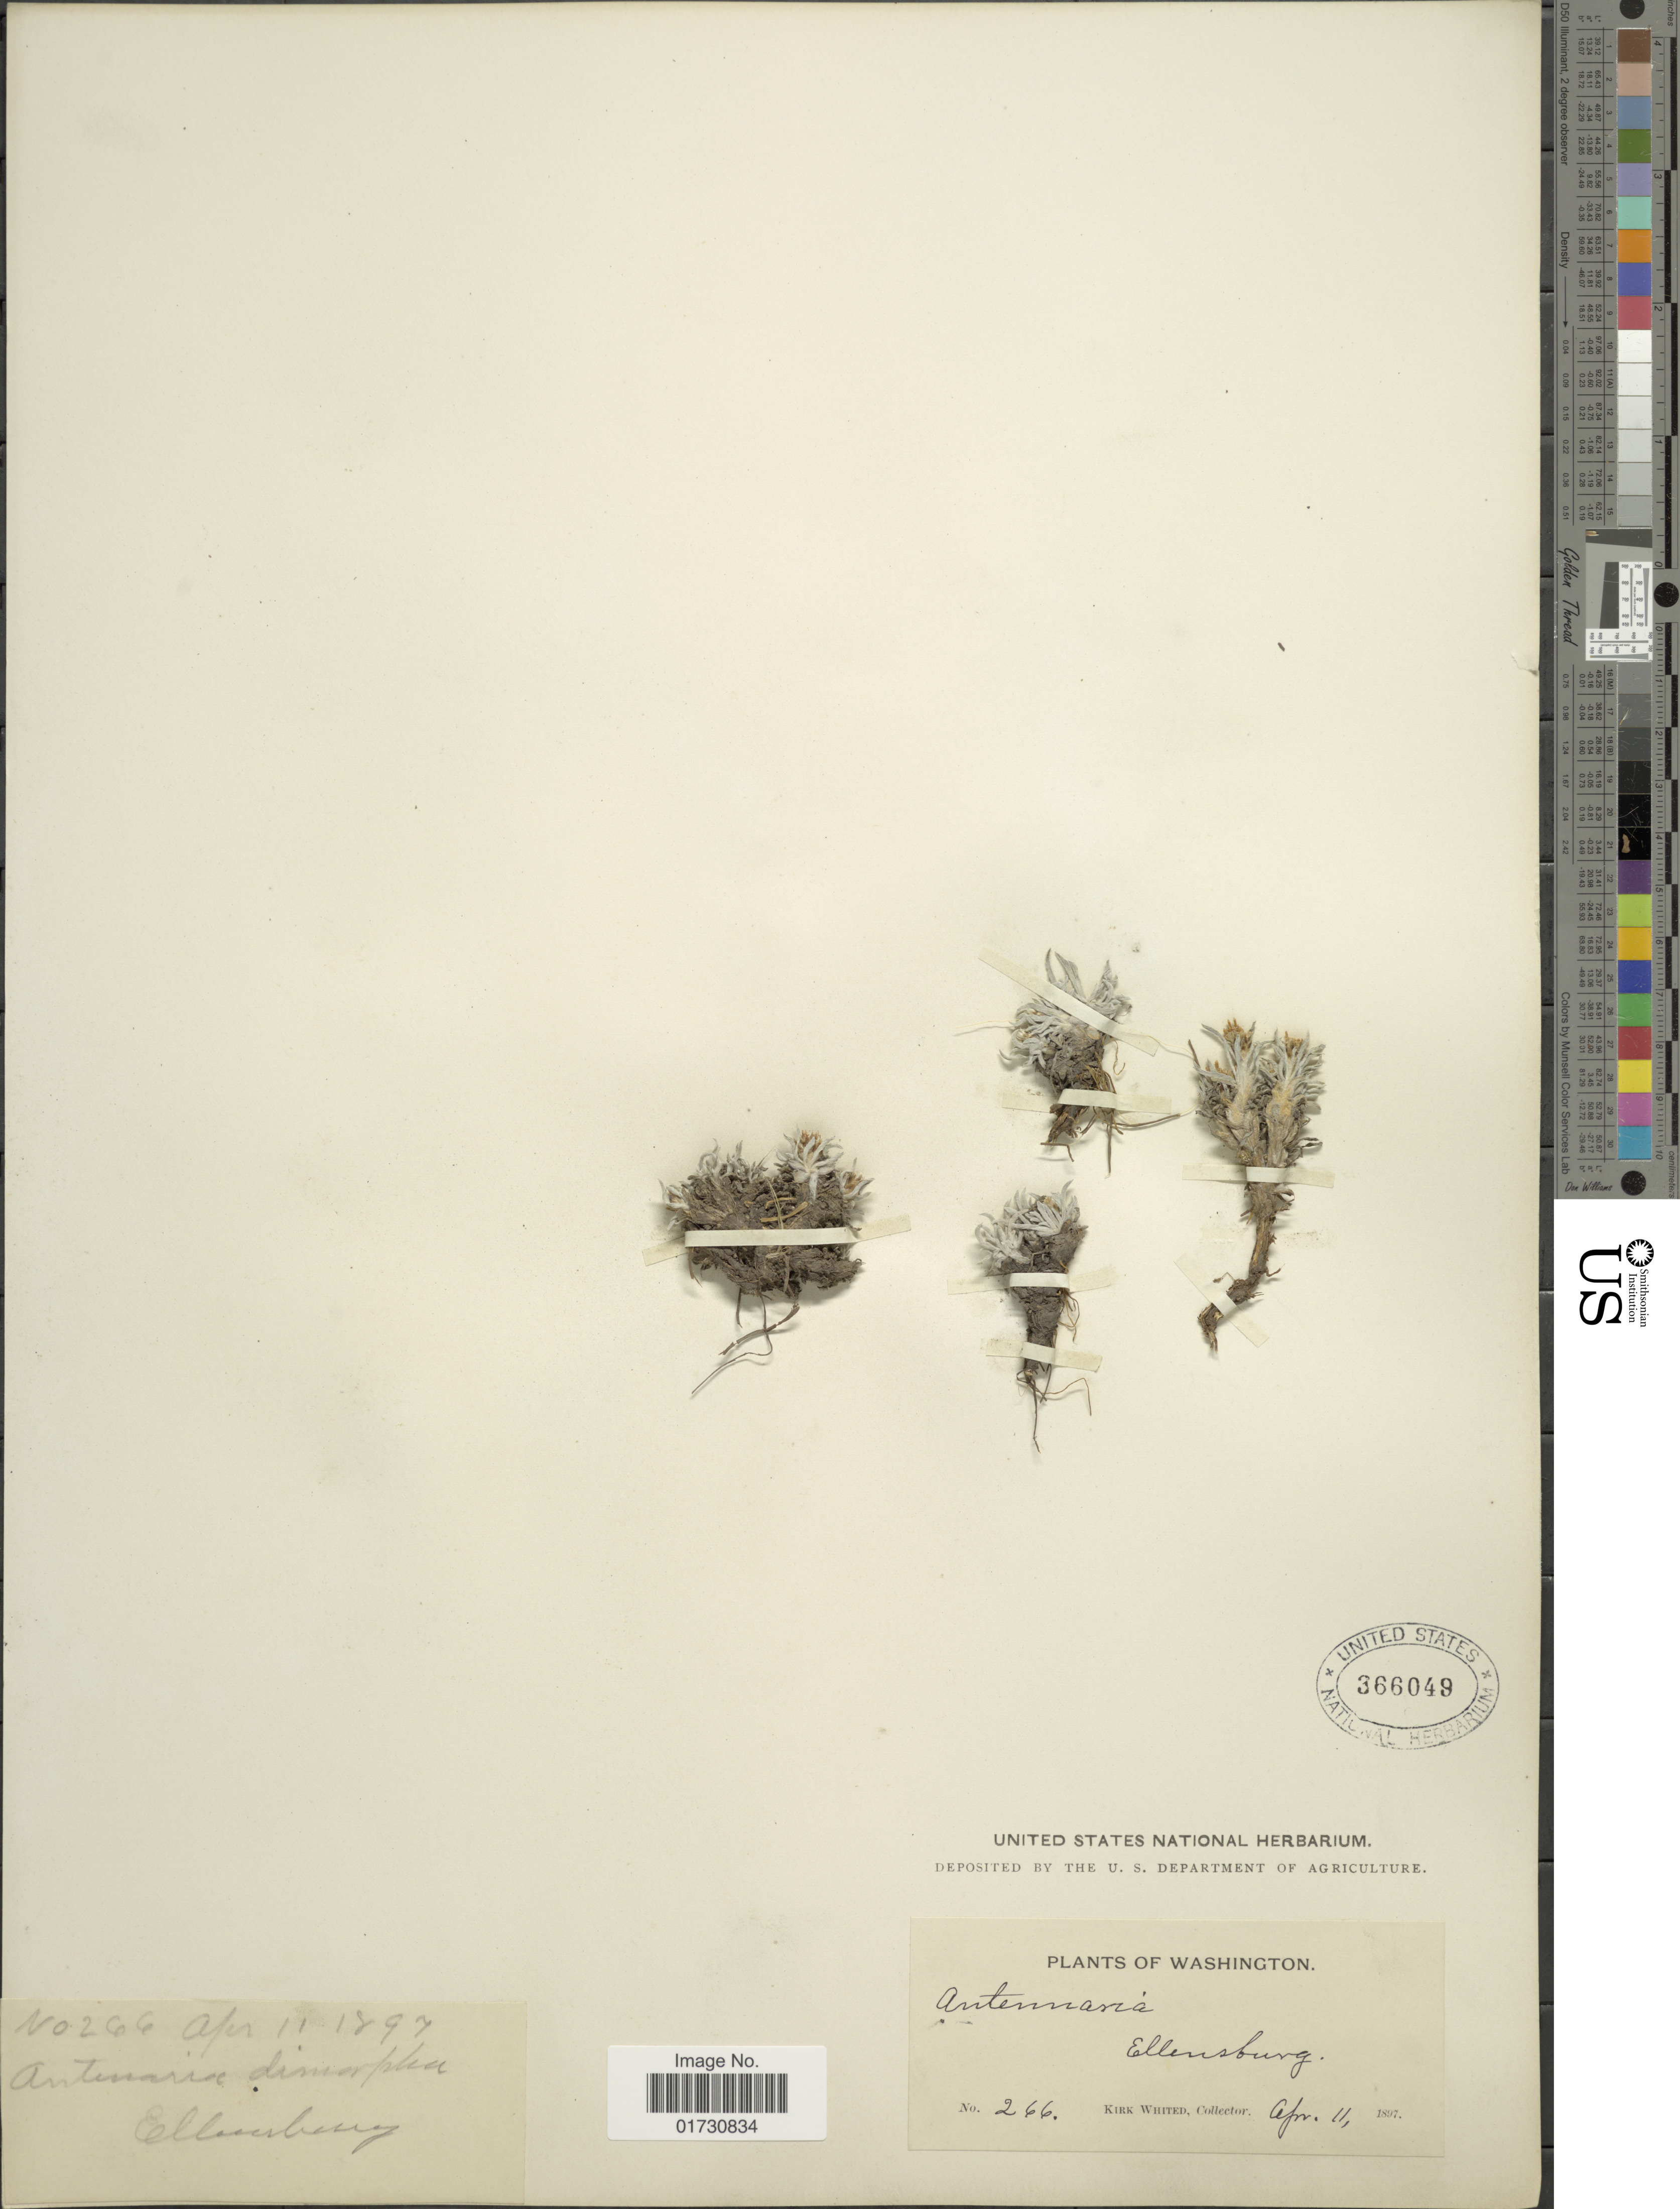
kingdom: Plantae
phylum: Tracheophyta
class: Magnoliopsida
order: Asterales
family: Asteraceae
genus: Antennaria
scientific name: Antennaria dimorpha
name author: (Nutt.) Torr. & A. Gray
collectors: K. Whited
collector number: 266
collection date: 1897-04-11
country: United States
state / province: Washington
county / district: Kittitas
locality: Ellensburg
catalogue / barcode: US 366049